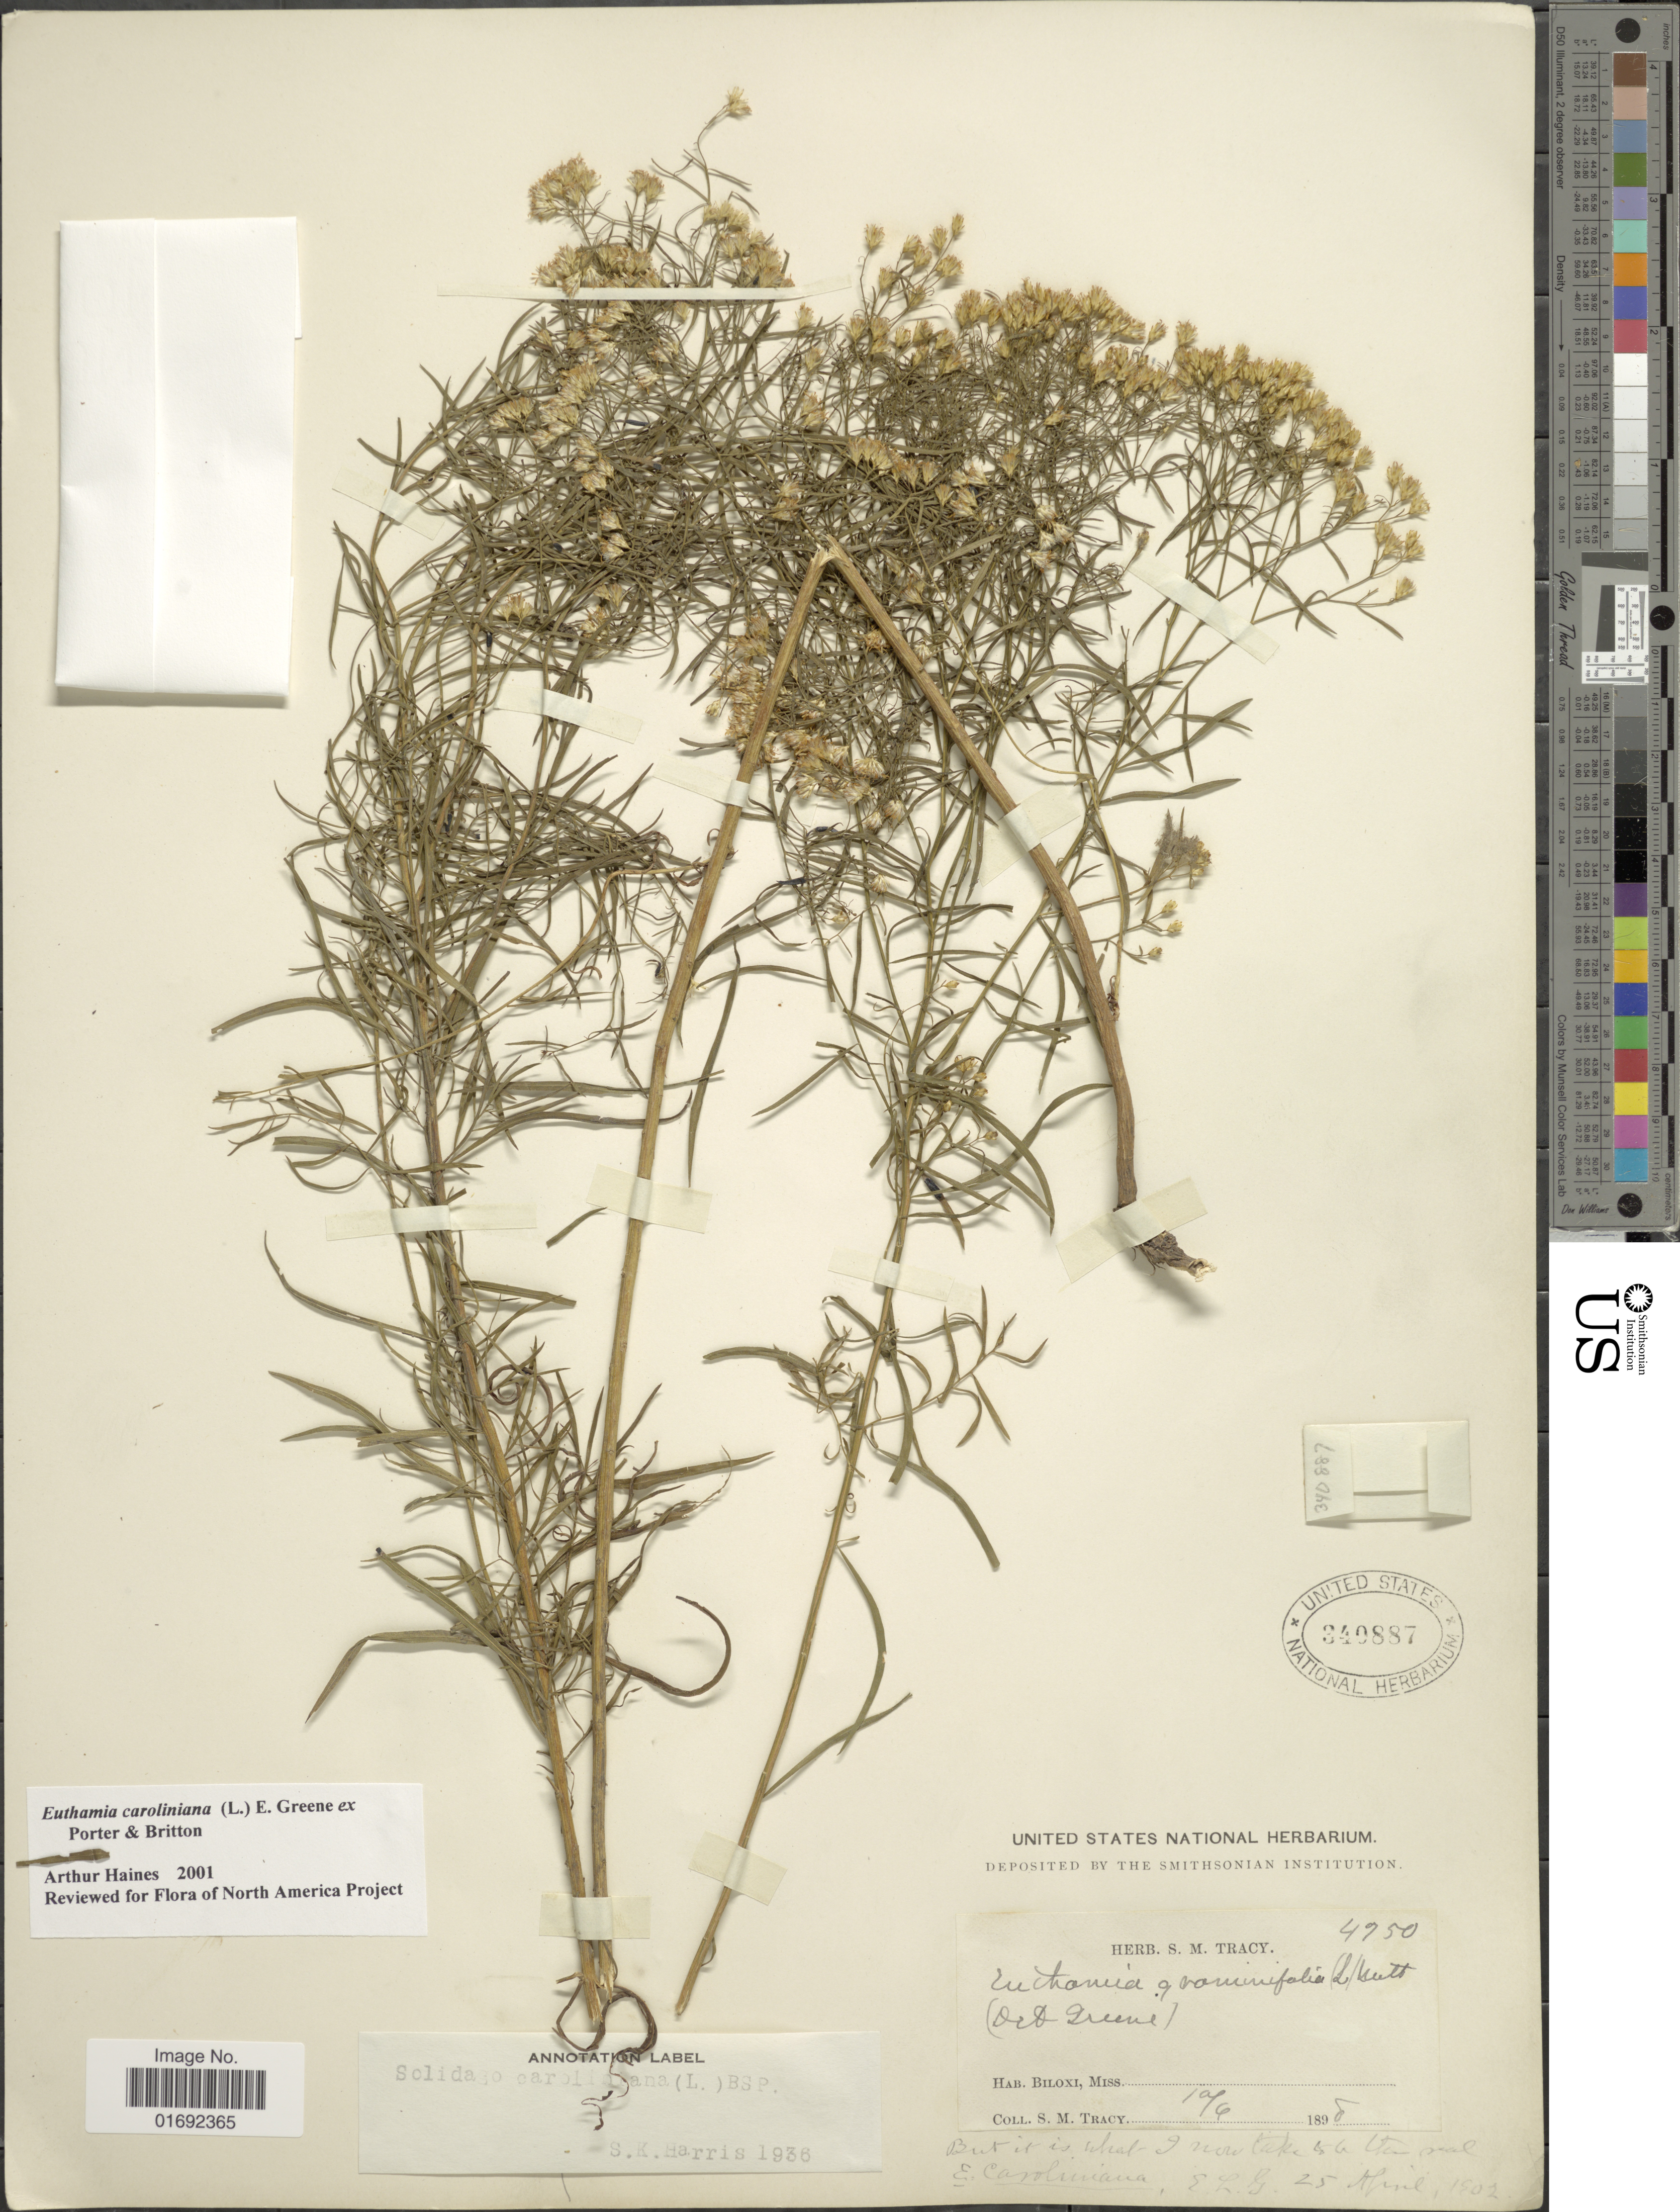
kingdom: Plantae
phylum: Tracheophyta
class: Magnoliopsida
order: Asterales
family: Asteraceae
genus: Euthamia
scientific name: Euthamia caroliniana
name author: (L.) Greene ex Porter & Britton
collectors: S. M. Tracy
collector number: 4950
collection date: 1898-01-06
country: United States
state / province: Mississippi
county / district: Harrison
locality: Biloxi, Miss.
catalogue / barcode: US 340887